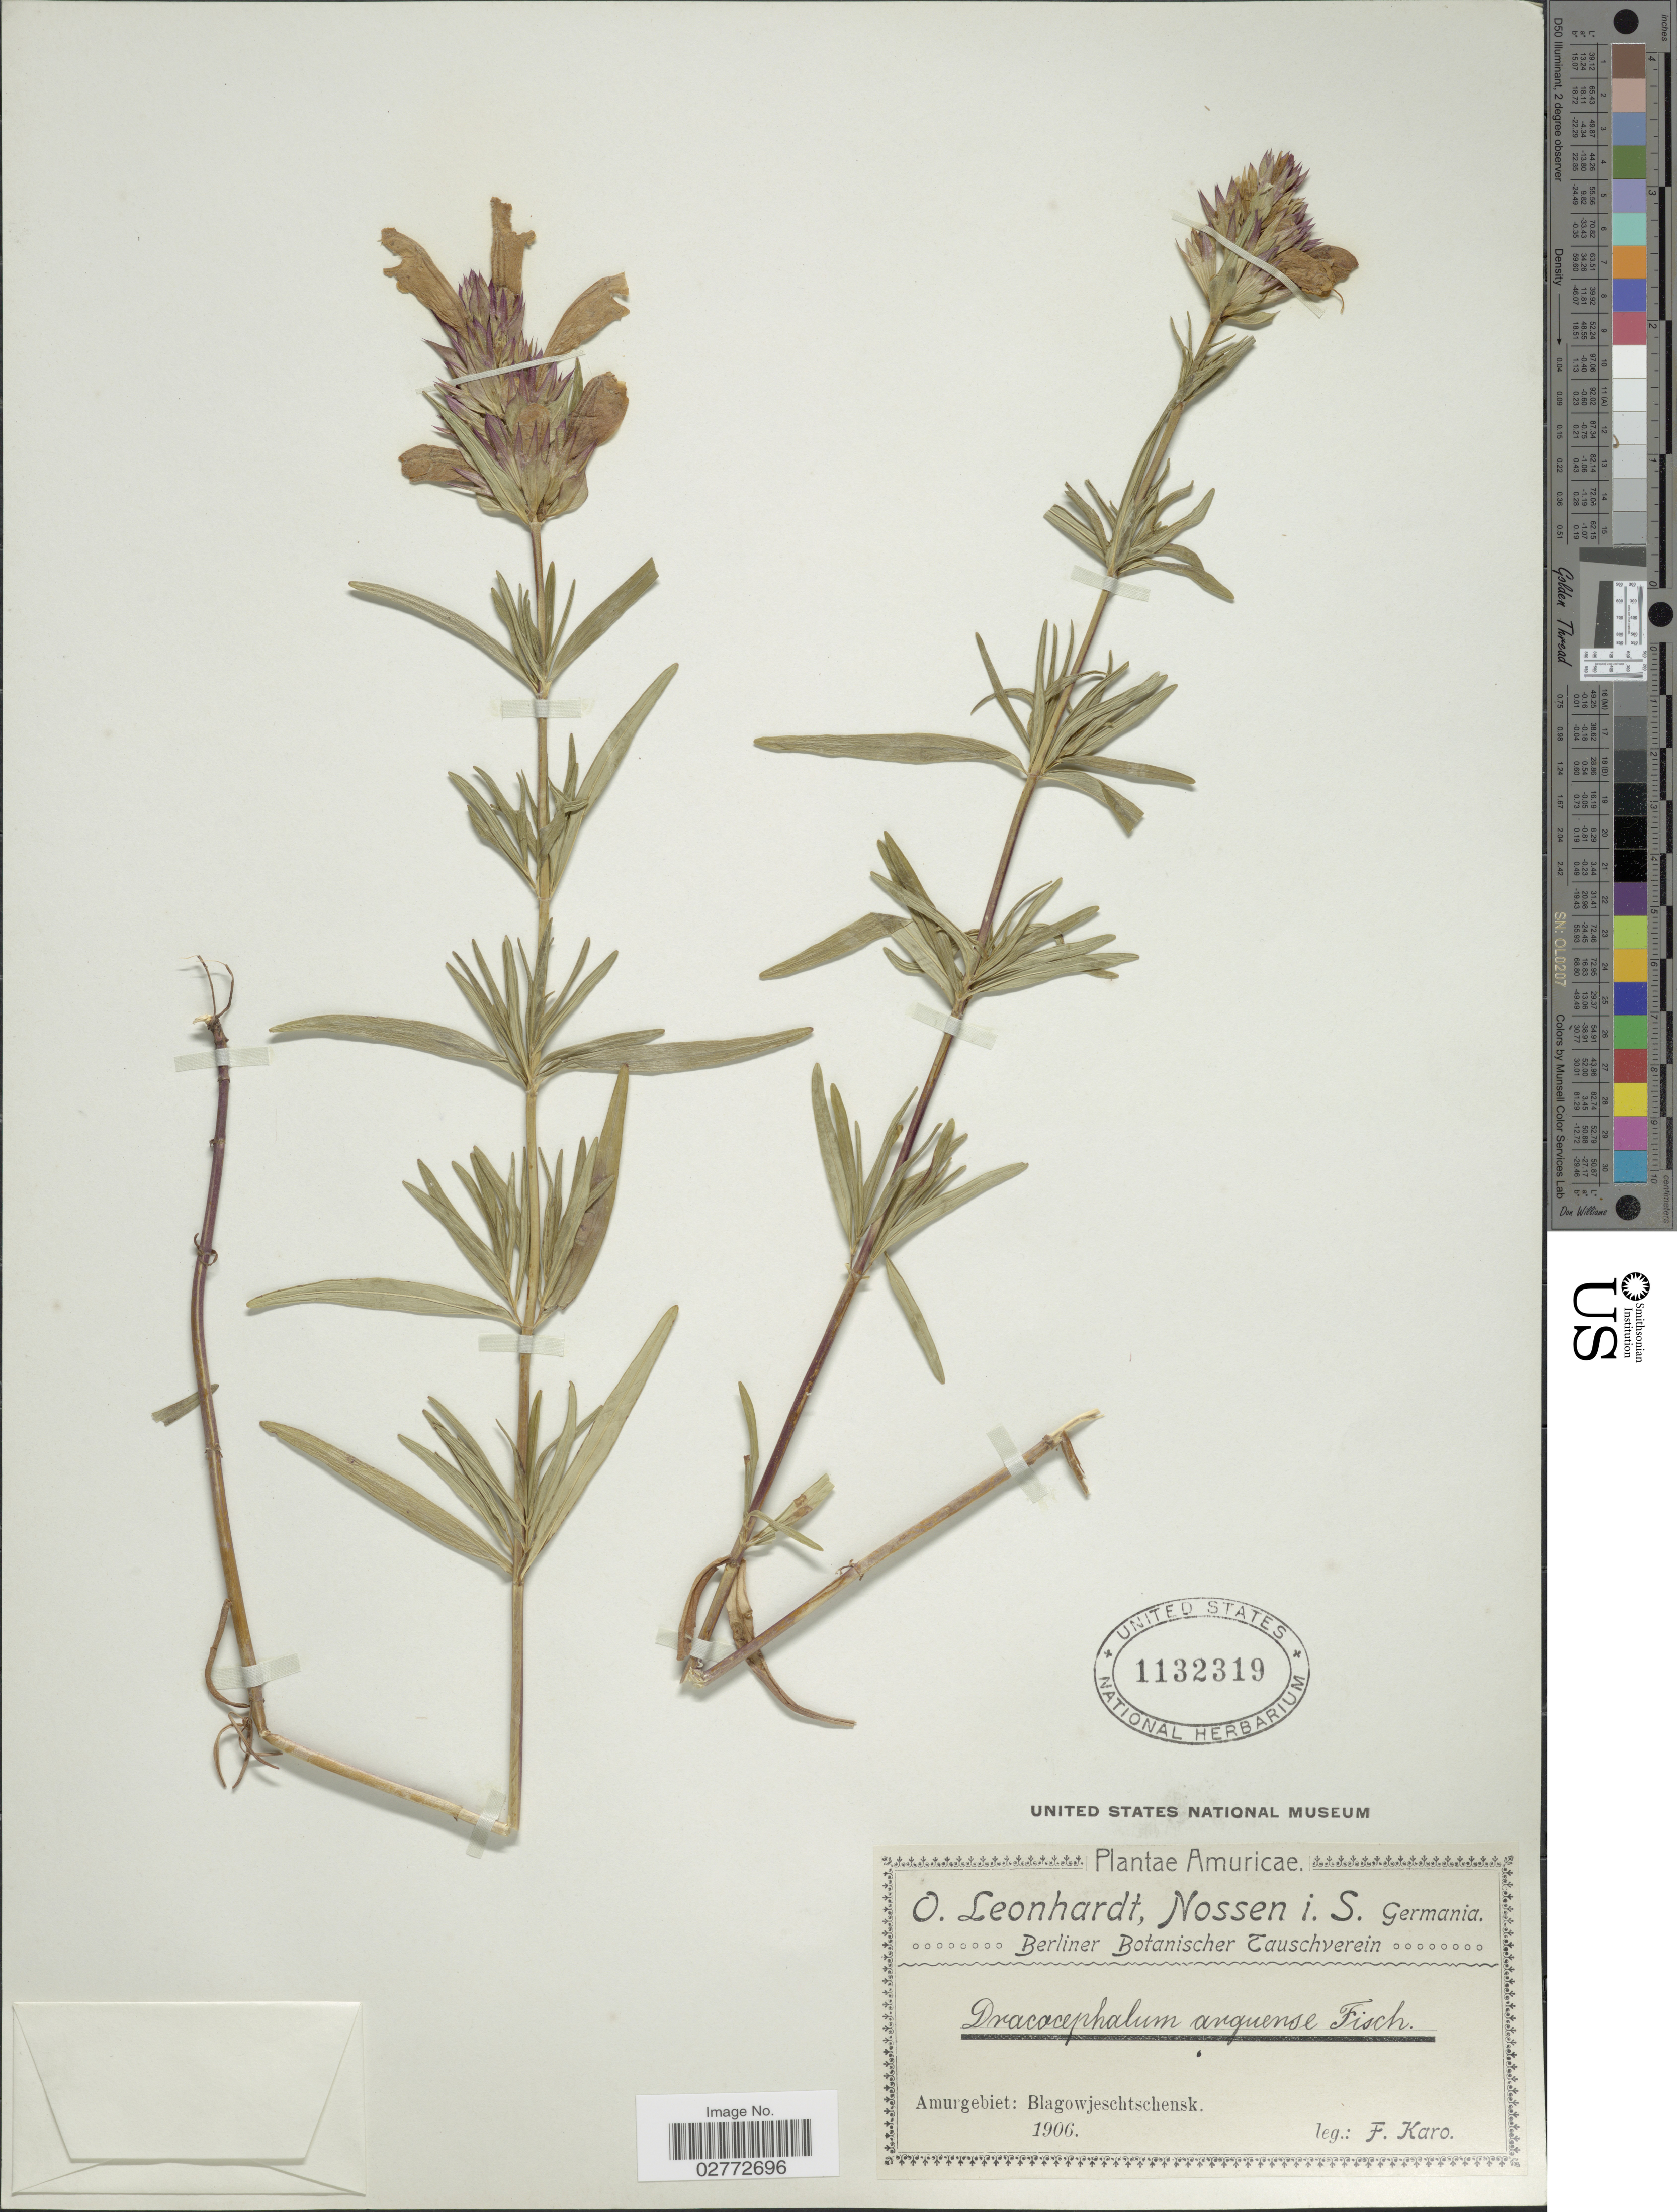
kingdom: Plantae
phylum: Tracheophyta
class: Magnoliopsida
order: Lamiales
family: Lamiaceae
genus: Dracocephalum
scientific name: Dracocephalum argunense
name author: Link ex Fisch.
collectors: F. Karo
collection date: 1906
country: Russian Federation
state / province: Amur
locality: Amuricae. Amurgebiet: Blagowjeschtschensk.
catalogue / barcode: US 1132319